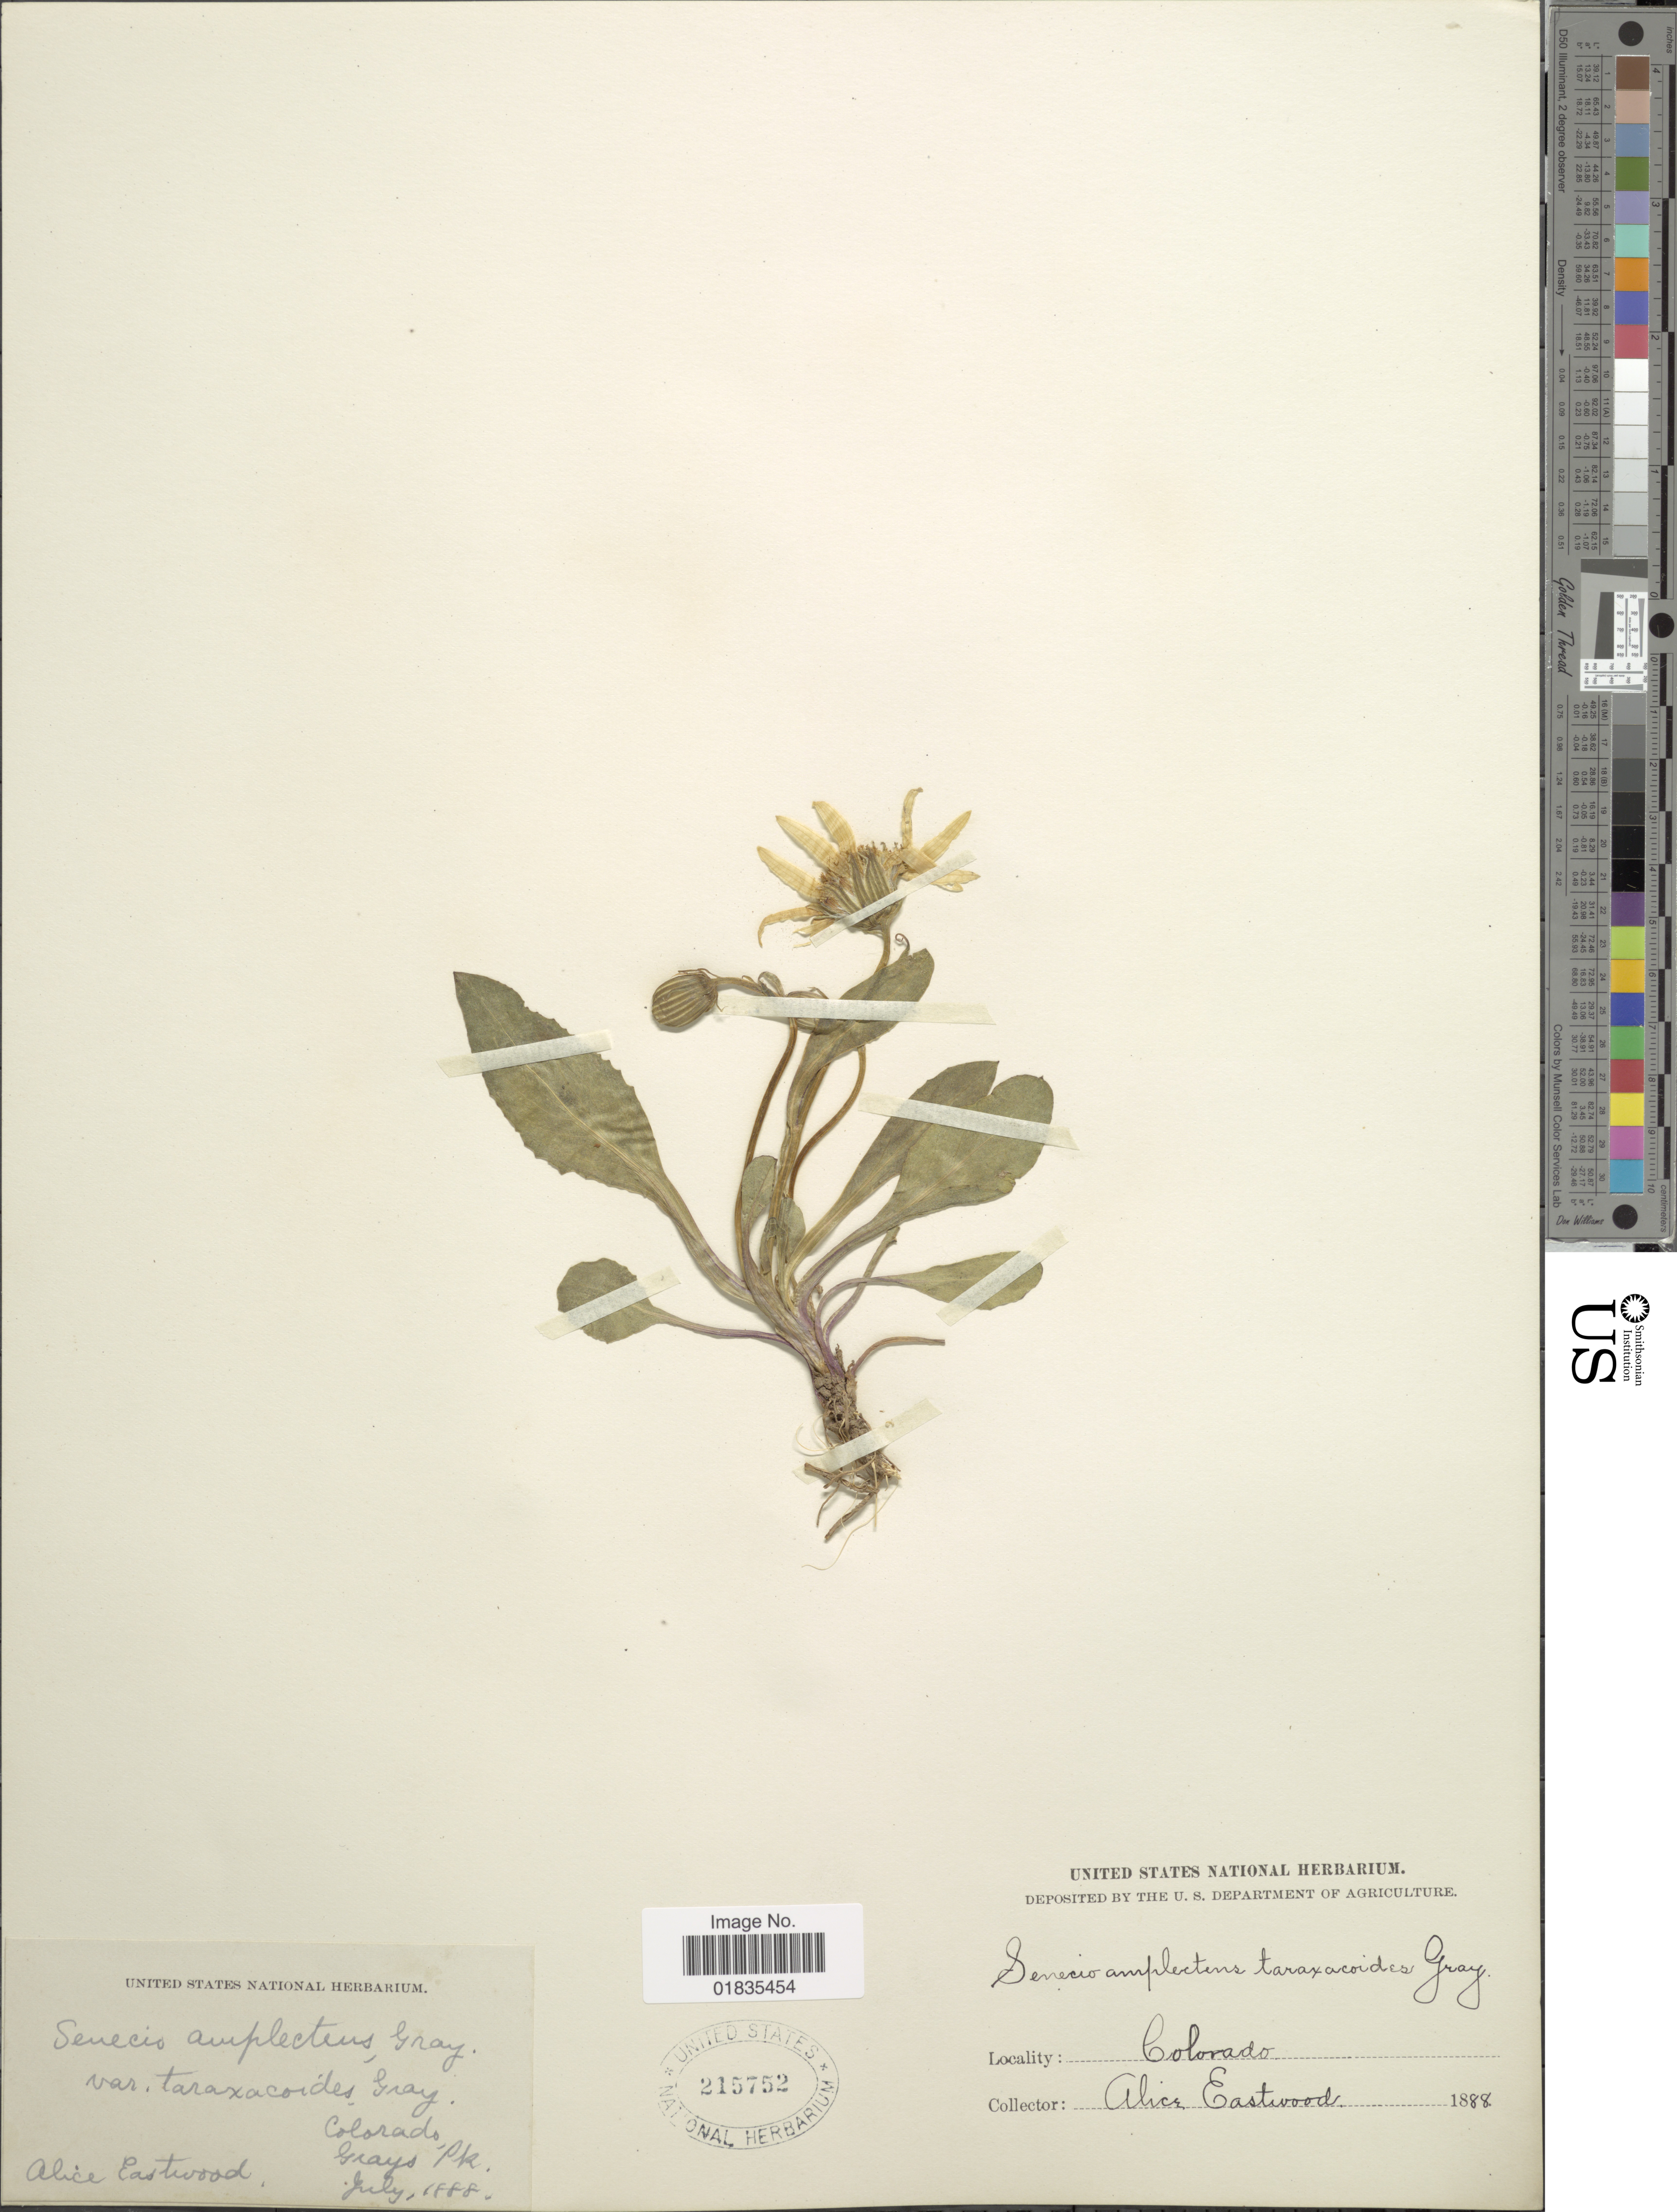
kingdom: Plantae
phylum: Tracheophyta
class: Magnoliopsida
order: Asterales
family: Asteraceae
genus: Senecio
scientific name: Senecio taraxacoides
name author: (A. Gray) Greene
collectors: A. Eastwood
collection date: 1888-07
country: United States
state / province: Colorado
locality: Grays Pk.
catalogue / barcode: US 215752